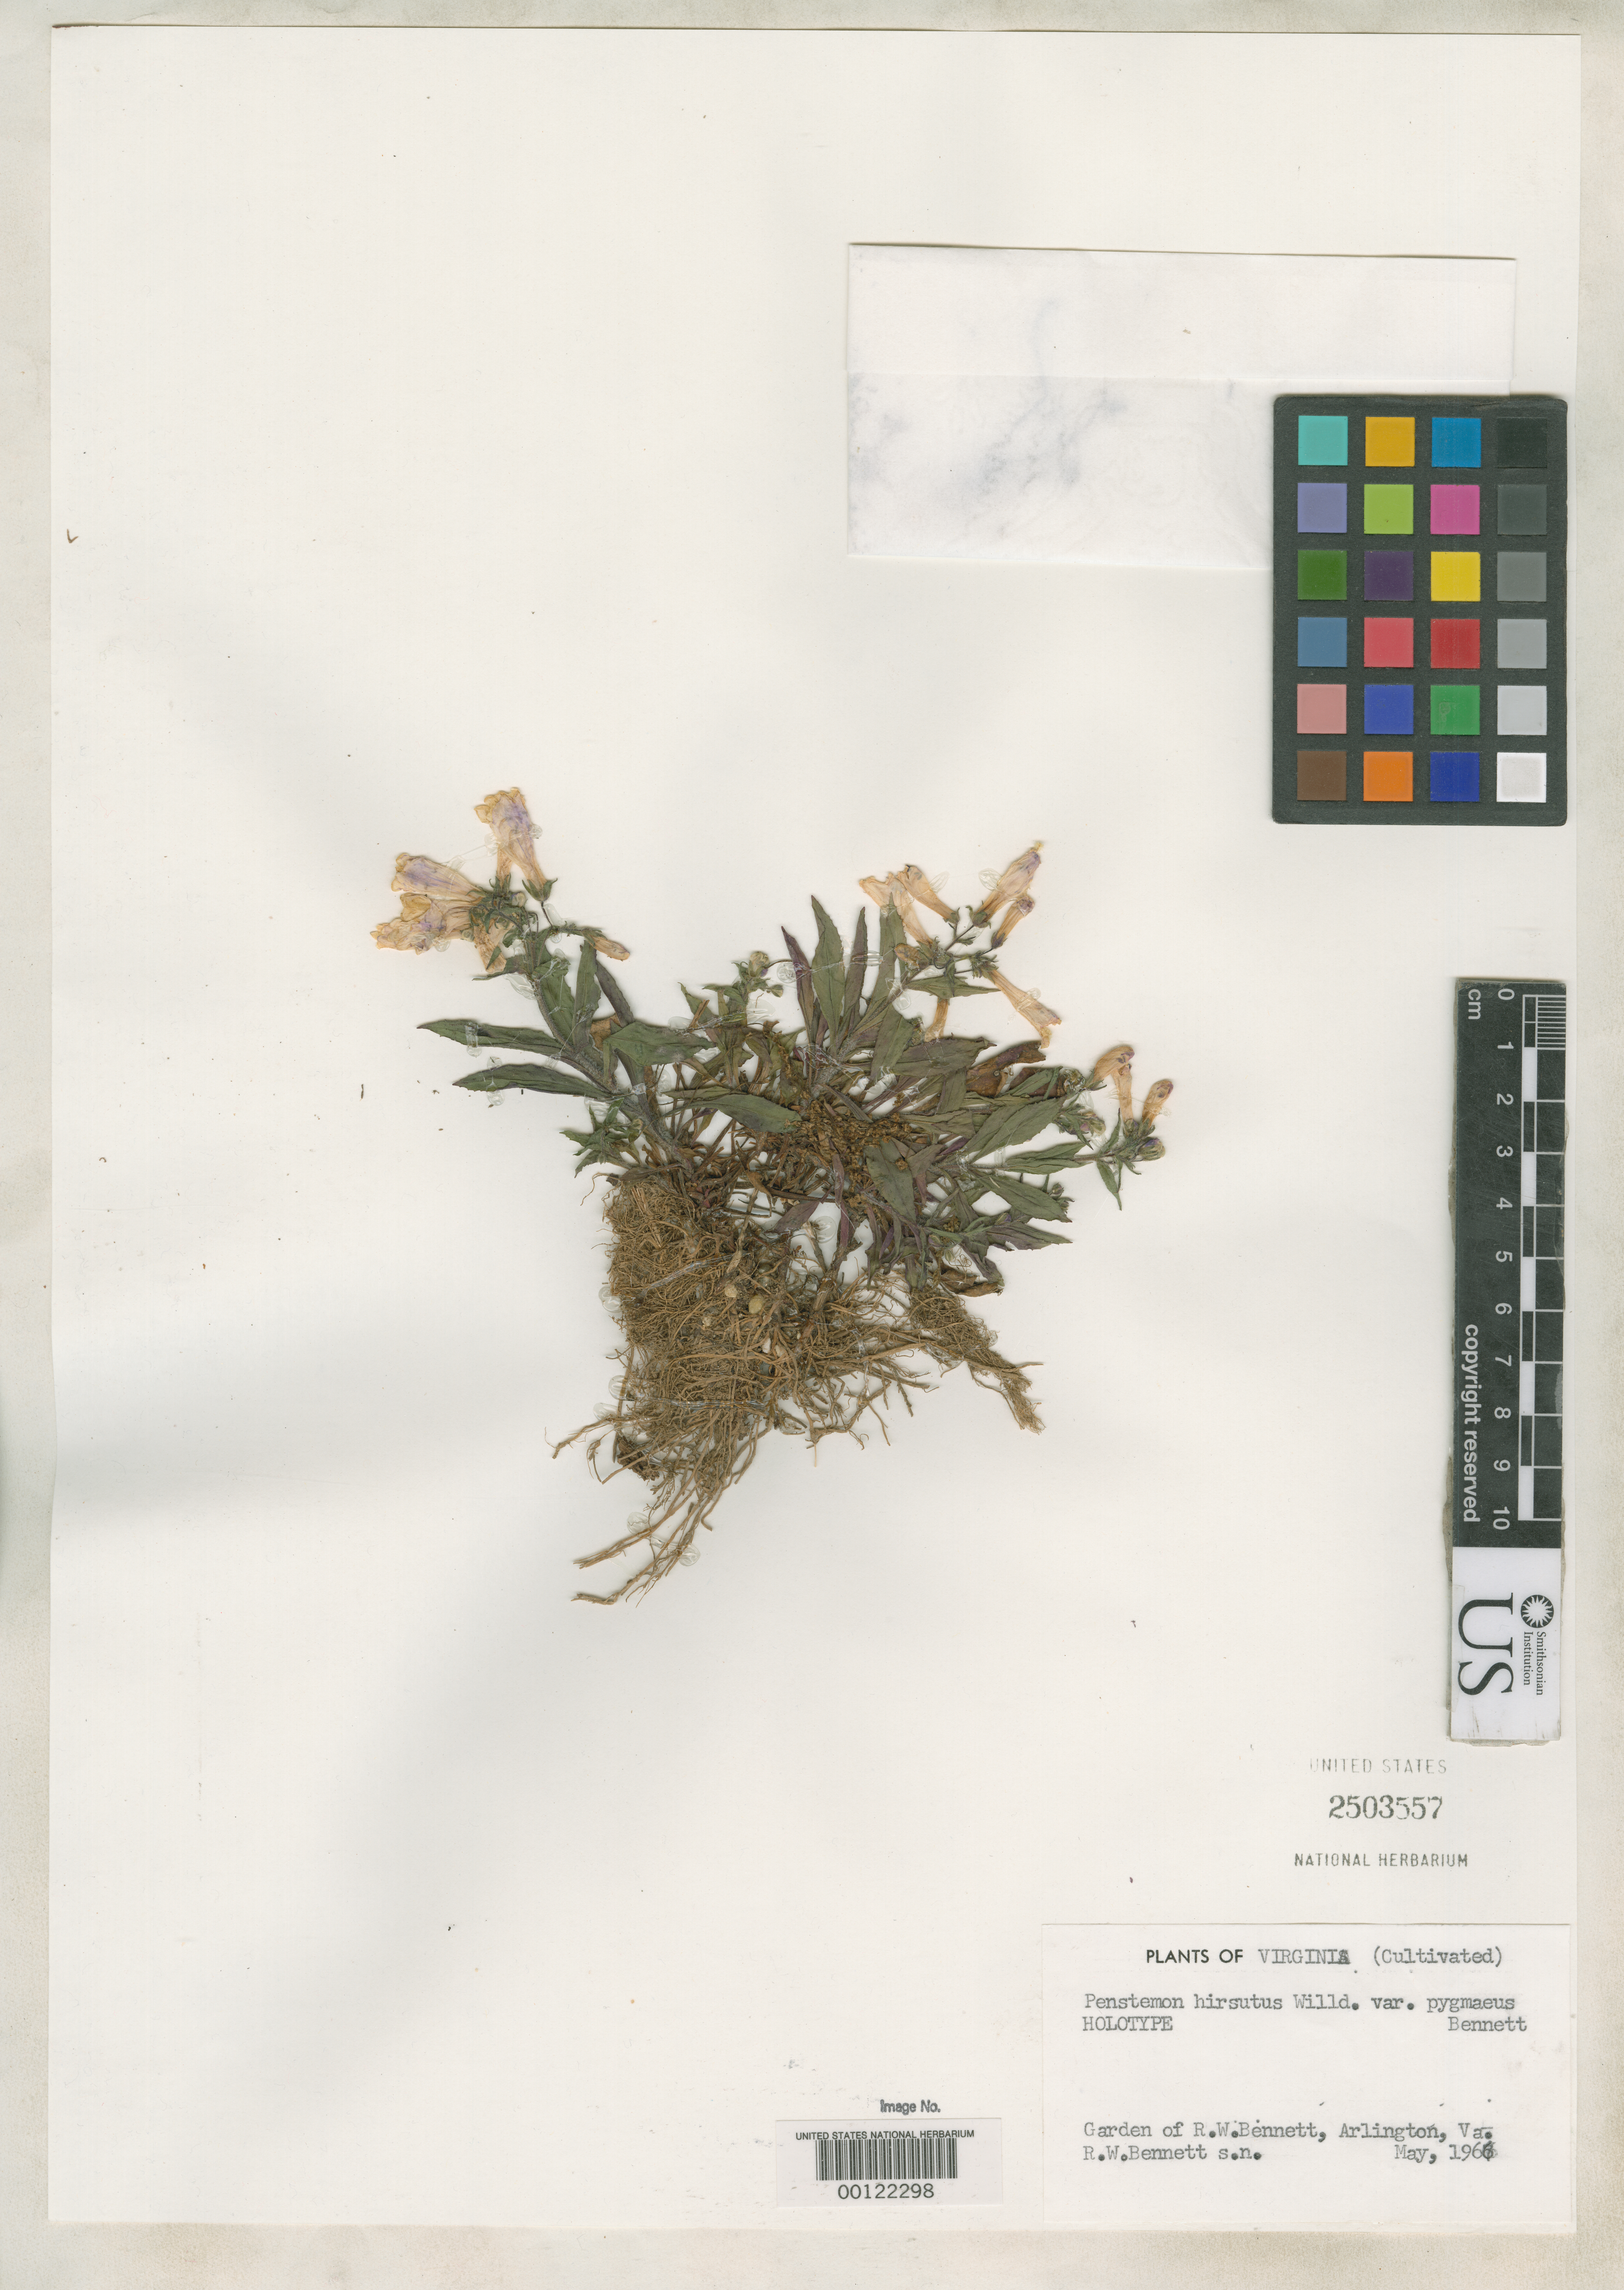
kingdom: Plantae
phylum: Tracheophyta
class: Magnoliopsida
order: Lamiales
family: Plantaginaceae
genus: Penstemon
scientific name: Penstemon hirsutus var. pygmaeus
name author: A.W. Benn.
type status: Holotype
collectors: R. W. Bennett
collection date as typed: May 1966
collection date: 1966-05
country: United States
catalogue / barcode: US 2503557